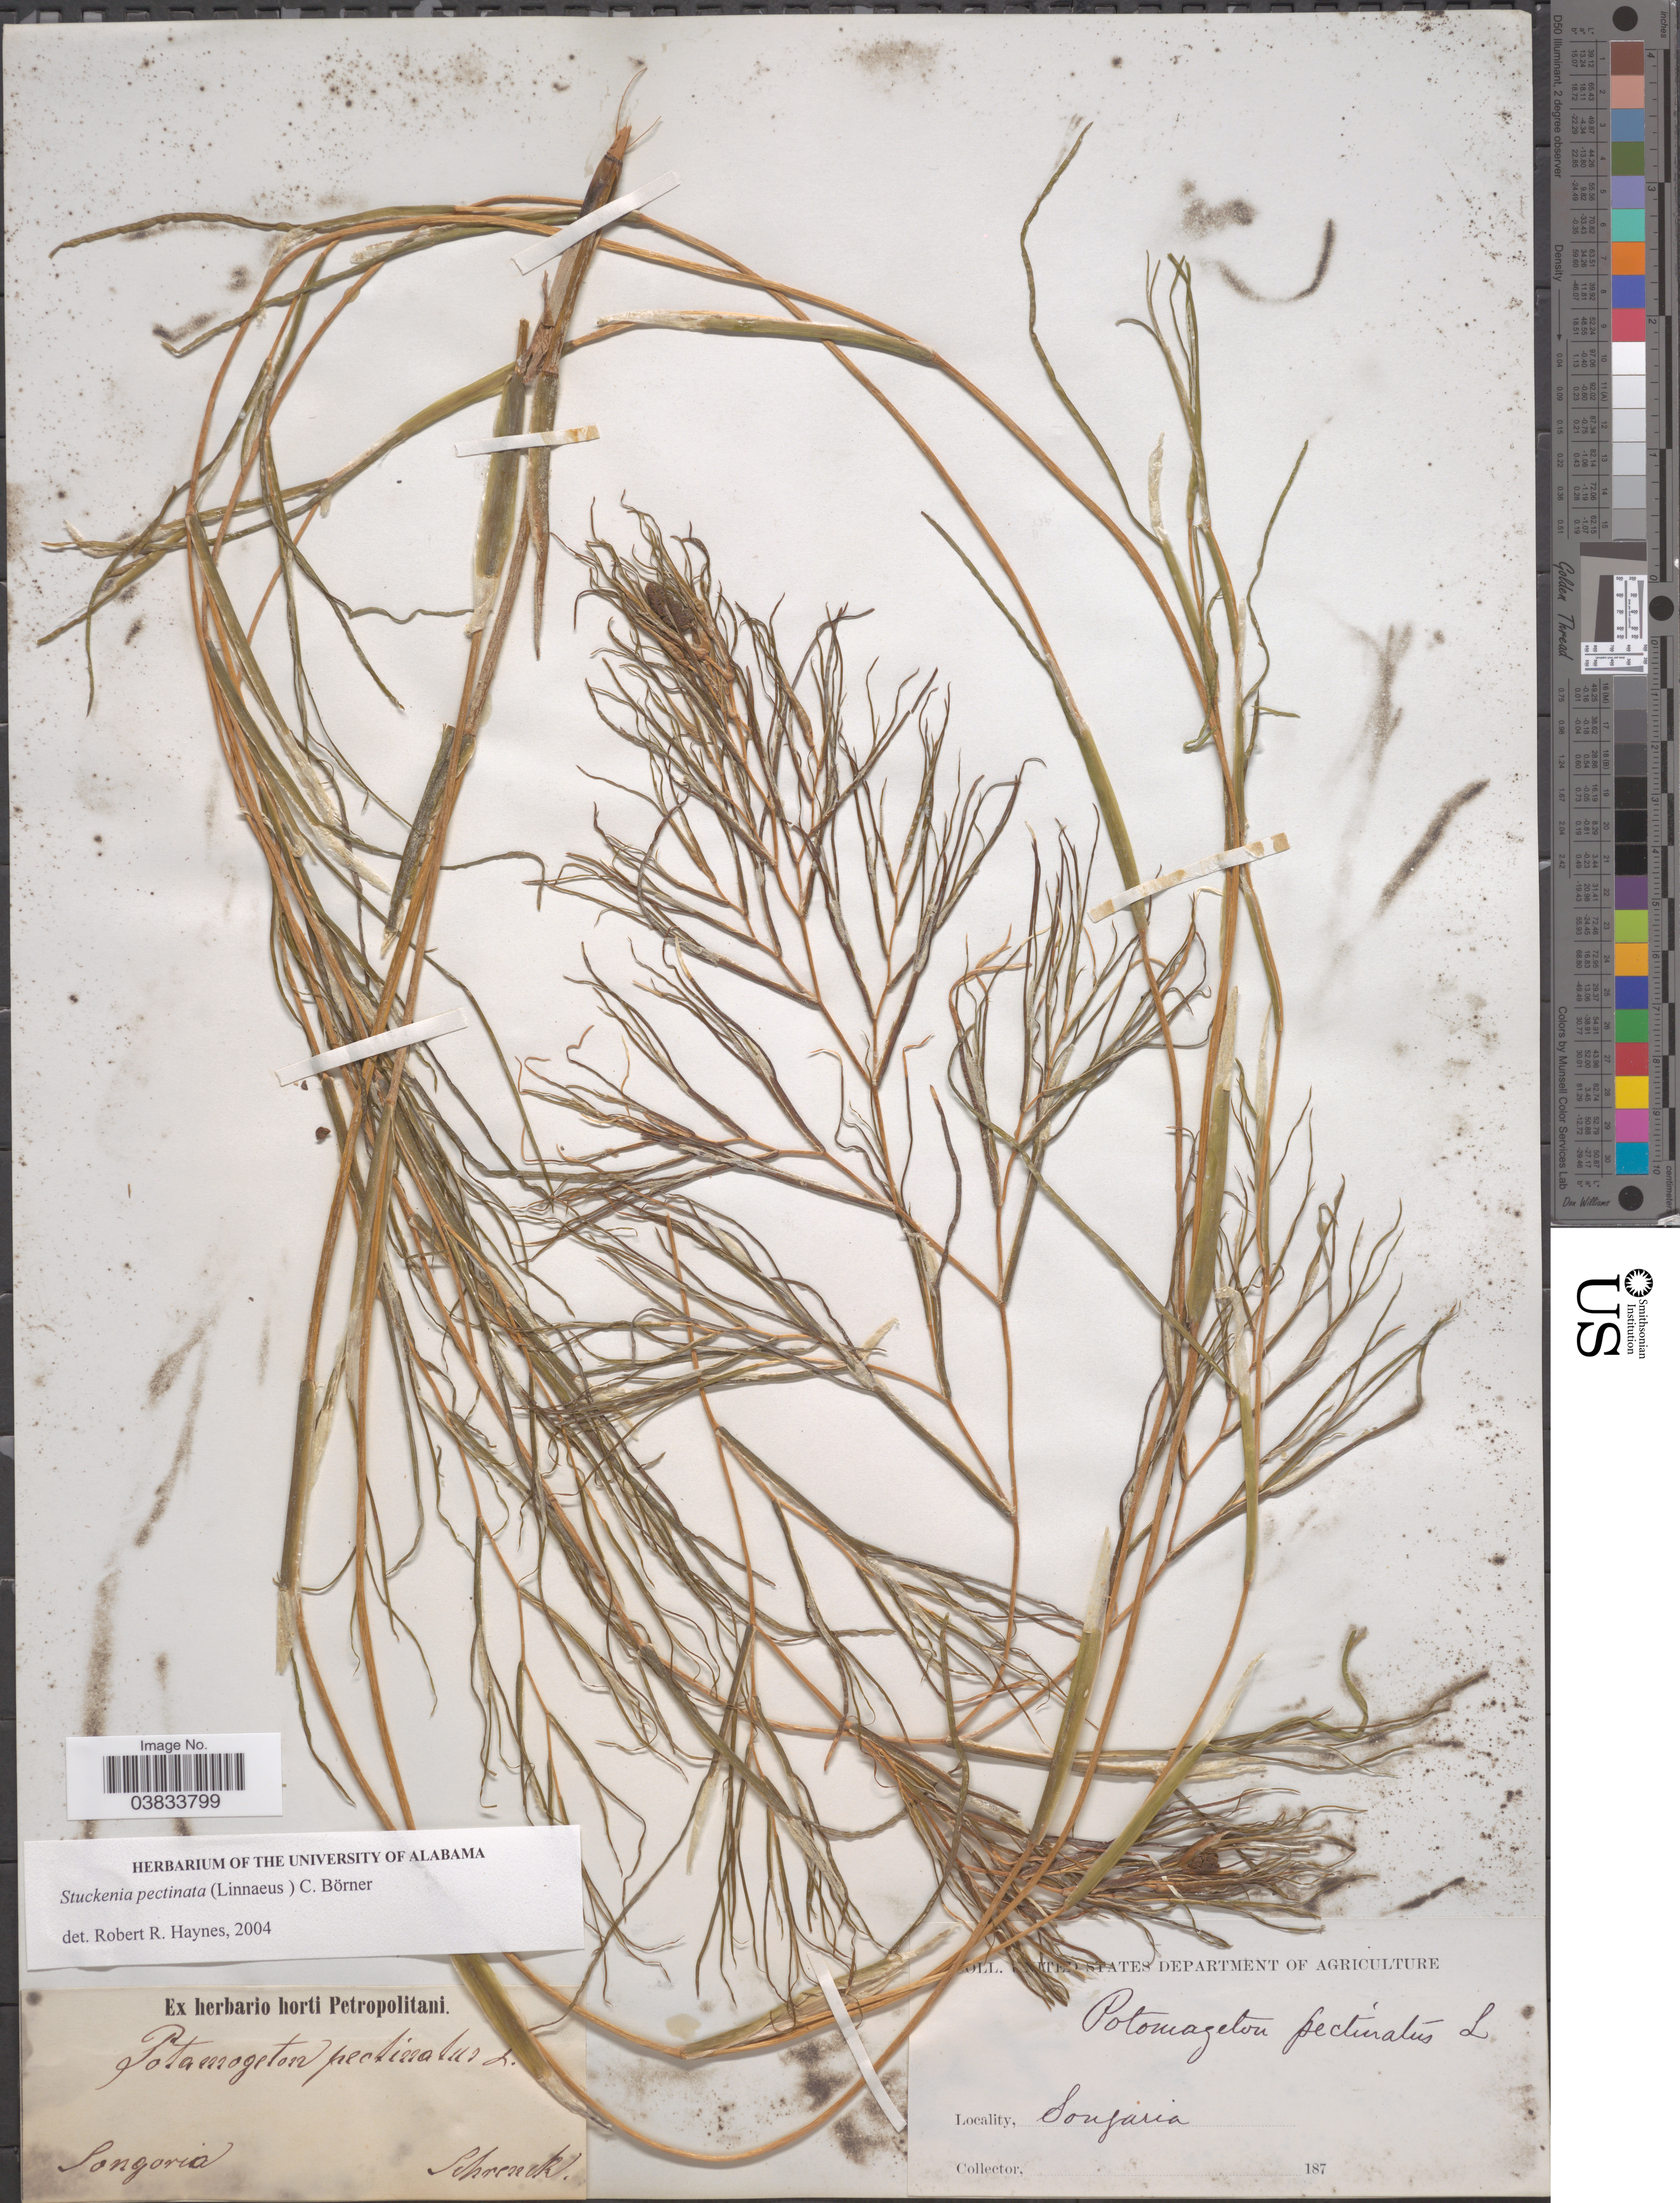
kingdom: Plantae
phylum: Tracheophyta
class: Liliopsida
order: Alismatales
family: Potamogetonaceae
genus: Stuckenia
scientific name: Stuckenia pectinata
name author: (L.) Börner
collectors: A.G. Schrenk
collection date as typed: Transcribed d/m/y: //187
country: Kyrgyzstan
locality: Songoria.